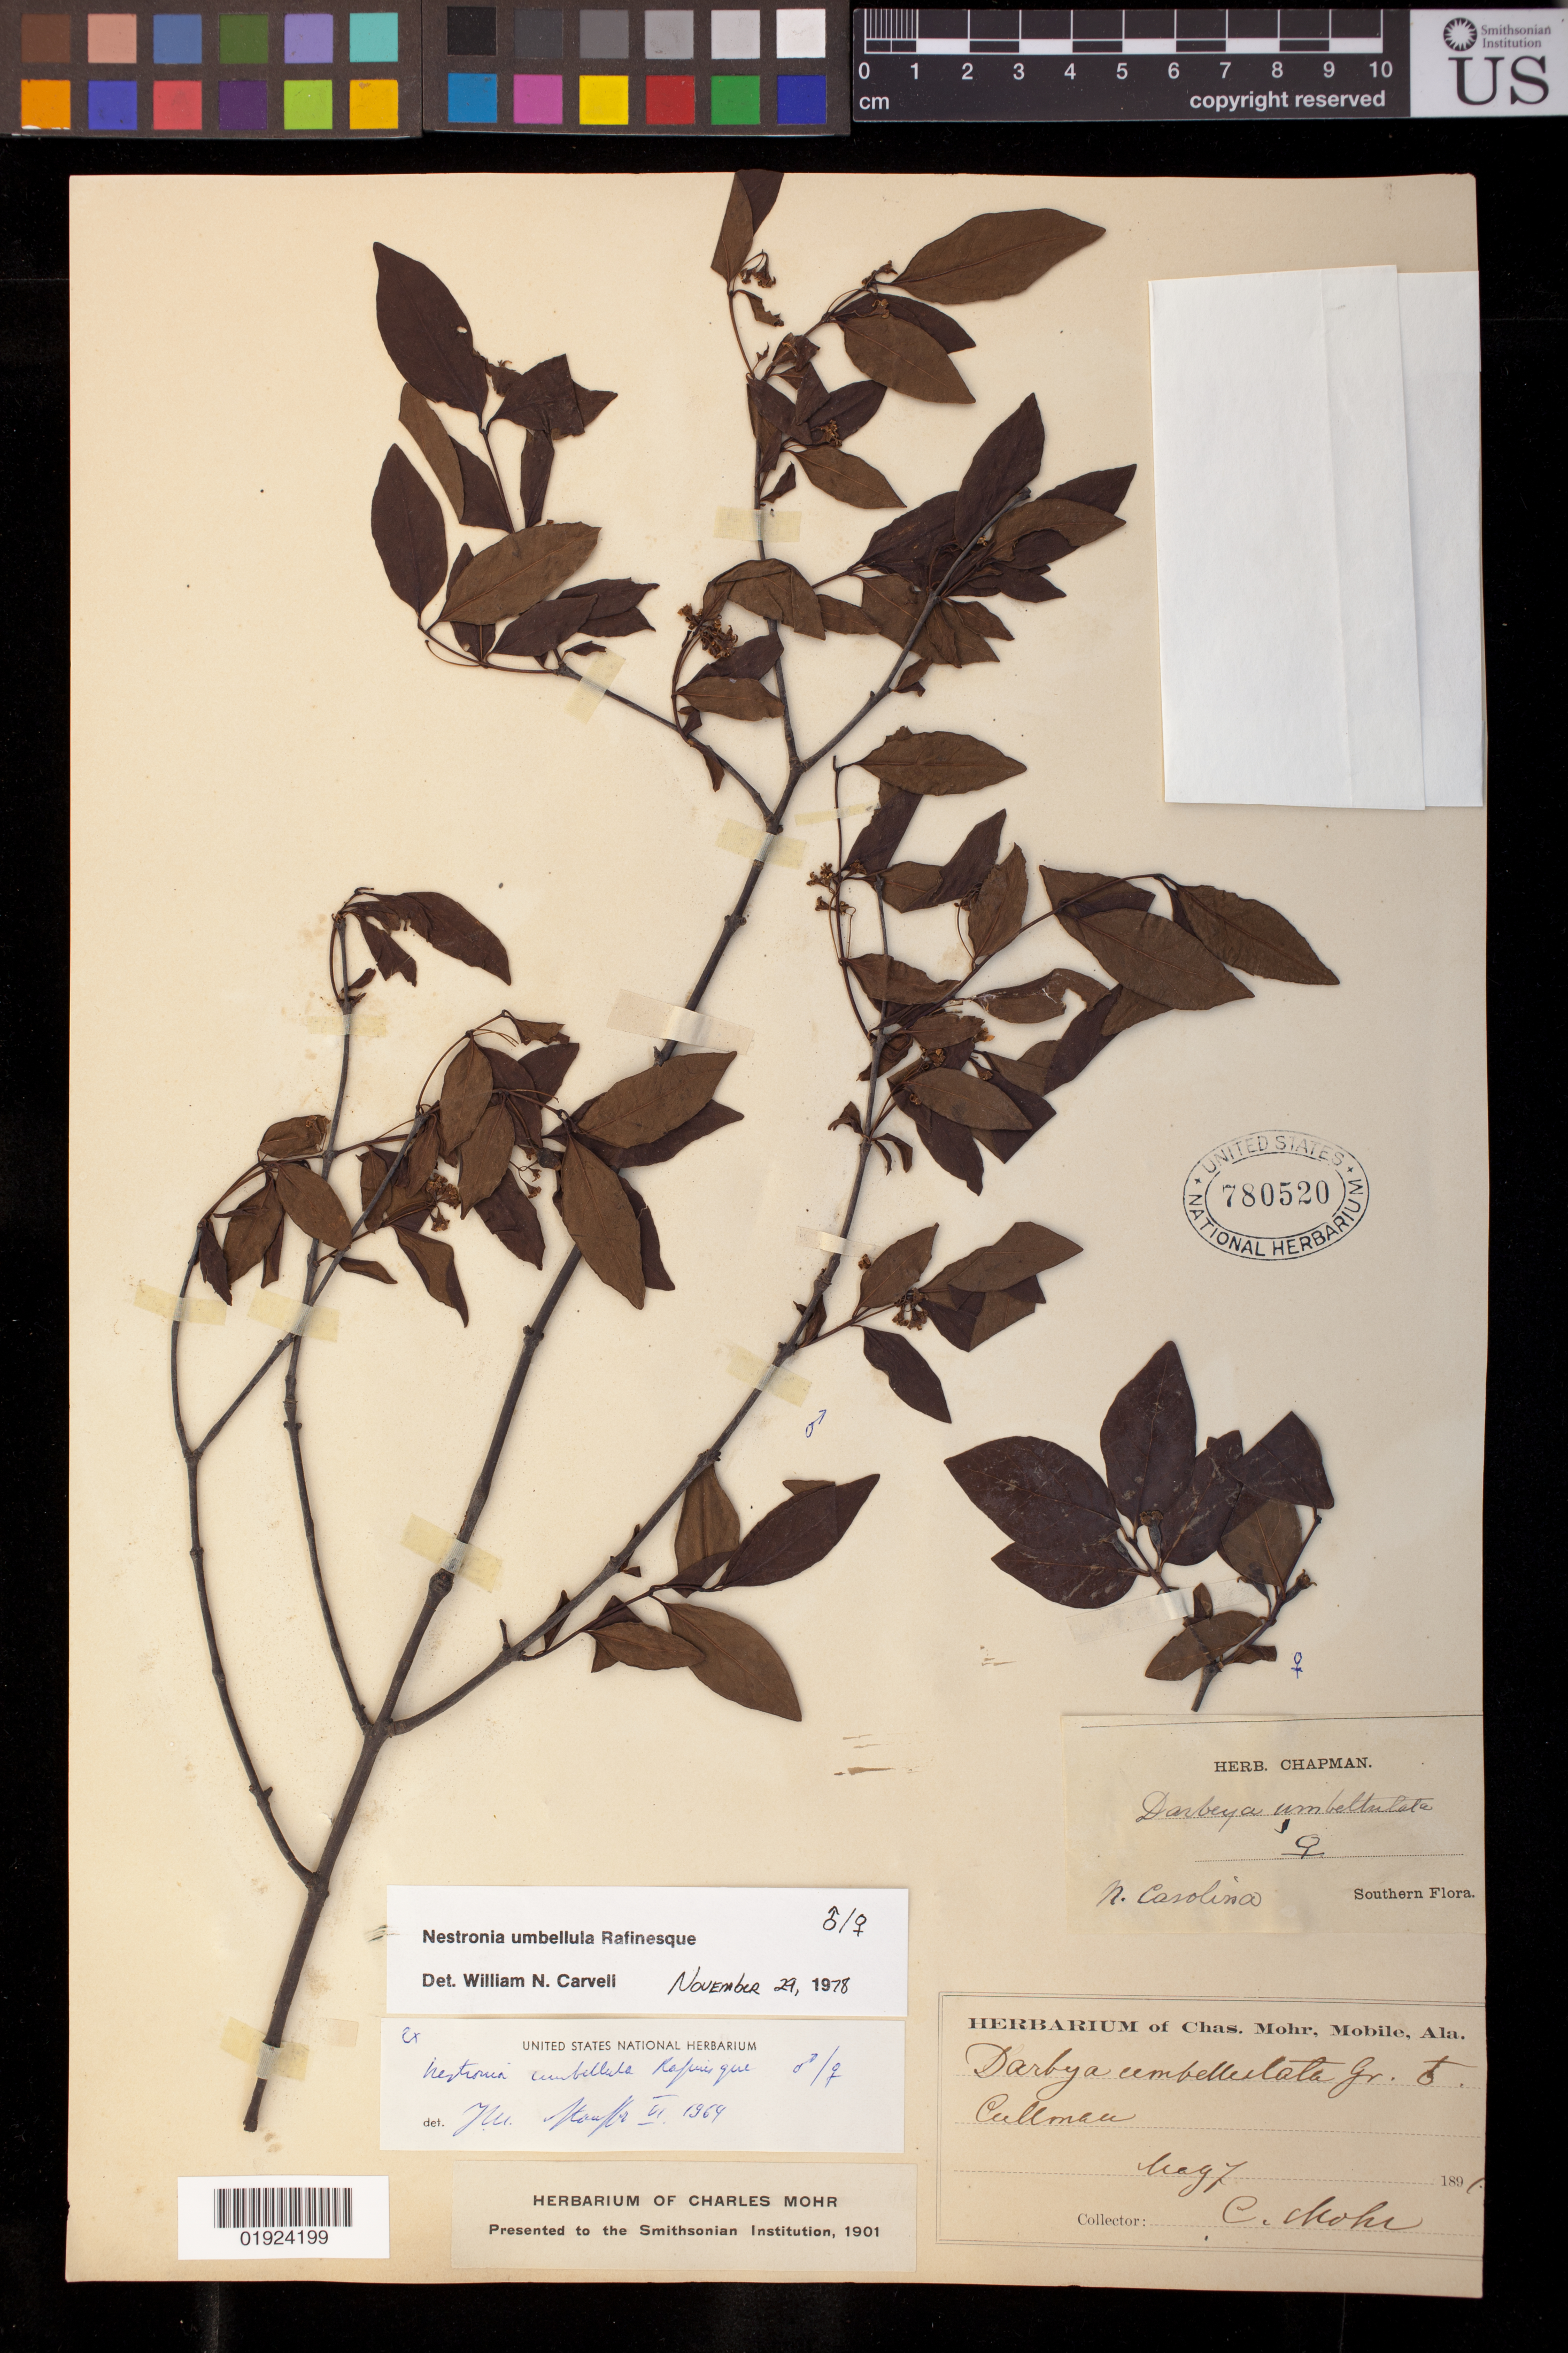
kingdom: Plantae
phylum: Tracheophyta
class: Magnoliopsida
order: Santalales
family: Santalaceae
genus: Nestronia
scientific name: Nestronia umbellula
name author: Raf.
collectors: C. T. Mohr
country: United States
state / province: Alabama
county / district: Cullman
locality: Cullman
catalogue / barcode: US 780520